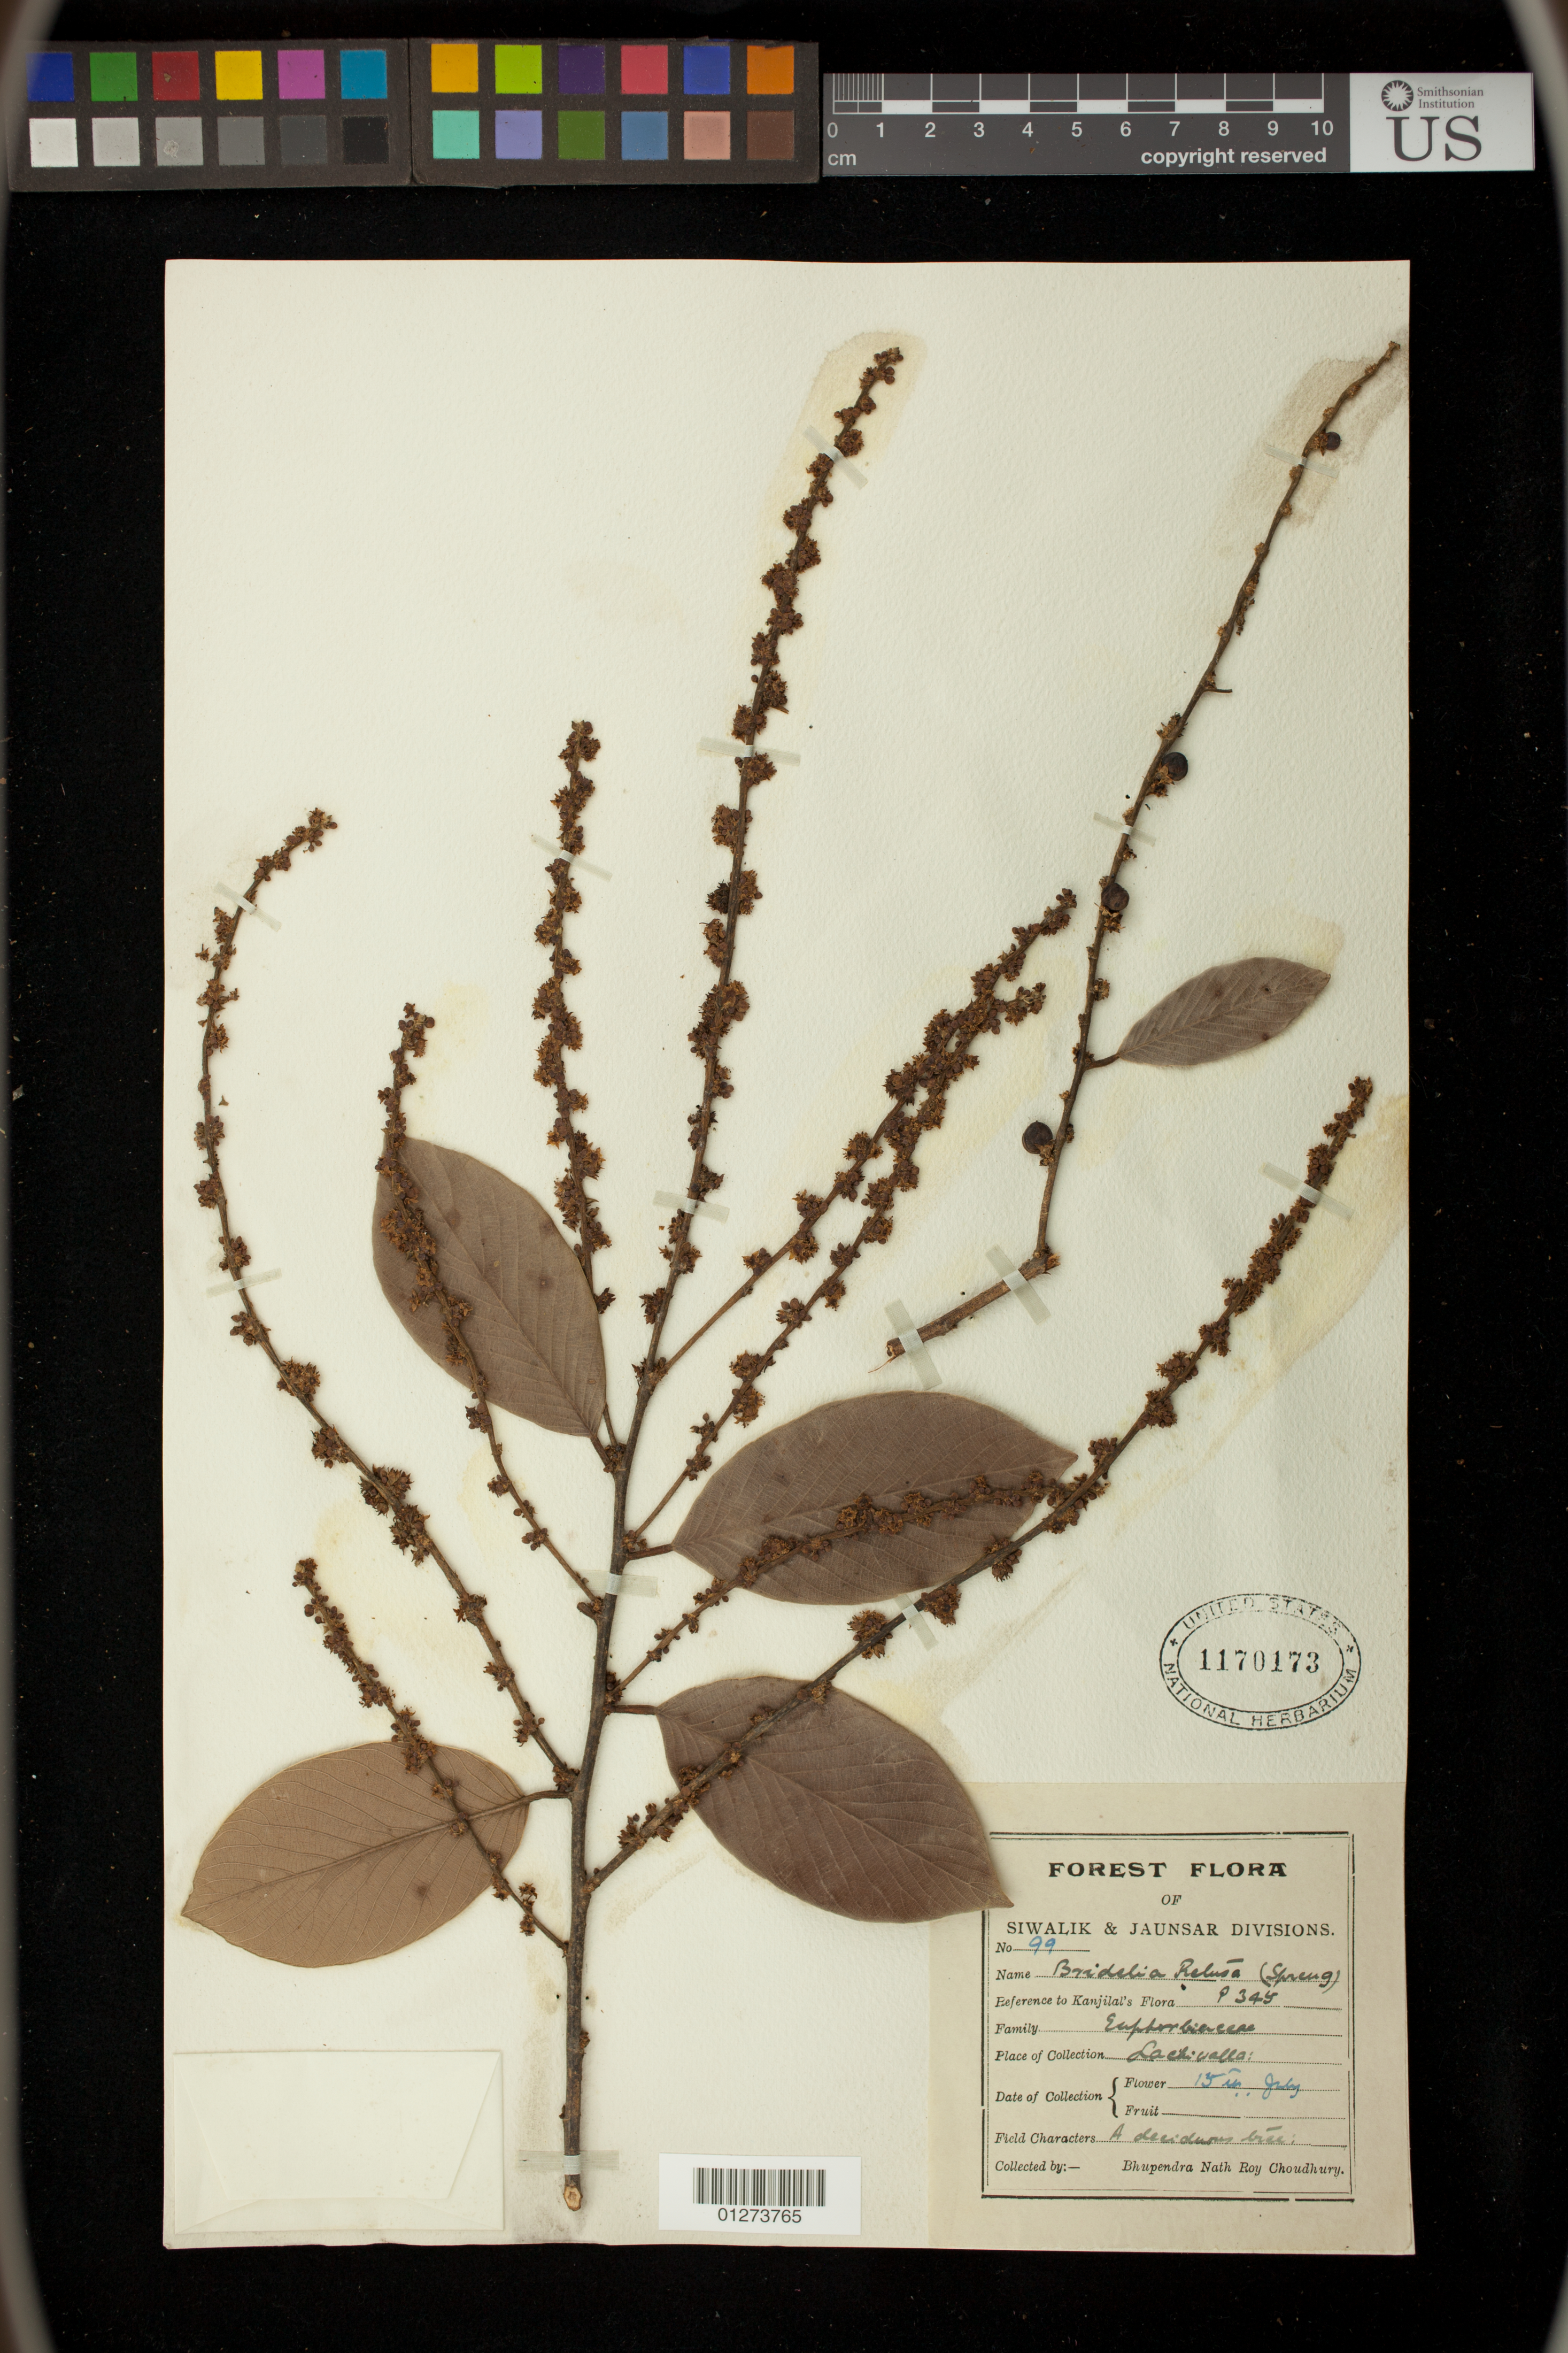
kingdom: Plantae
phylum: Tracheophyta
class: Magnoliopsida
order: Malpighiales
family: Phyllanthaceae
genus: Bridelia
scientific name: Bridelia retusa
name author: (L.) A. Juss.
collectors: B. Choudhury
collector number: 99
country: India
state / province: Uttarakhand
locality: Lachiwalla [Lachhiwala]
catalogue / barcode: US 1170173